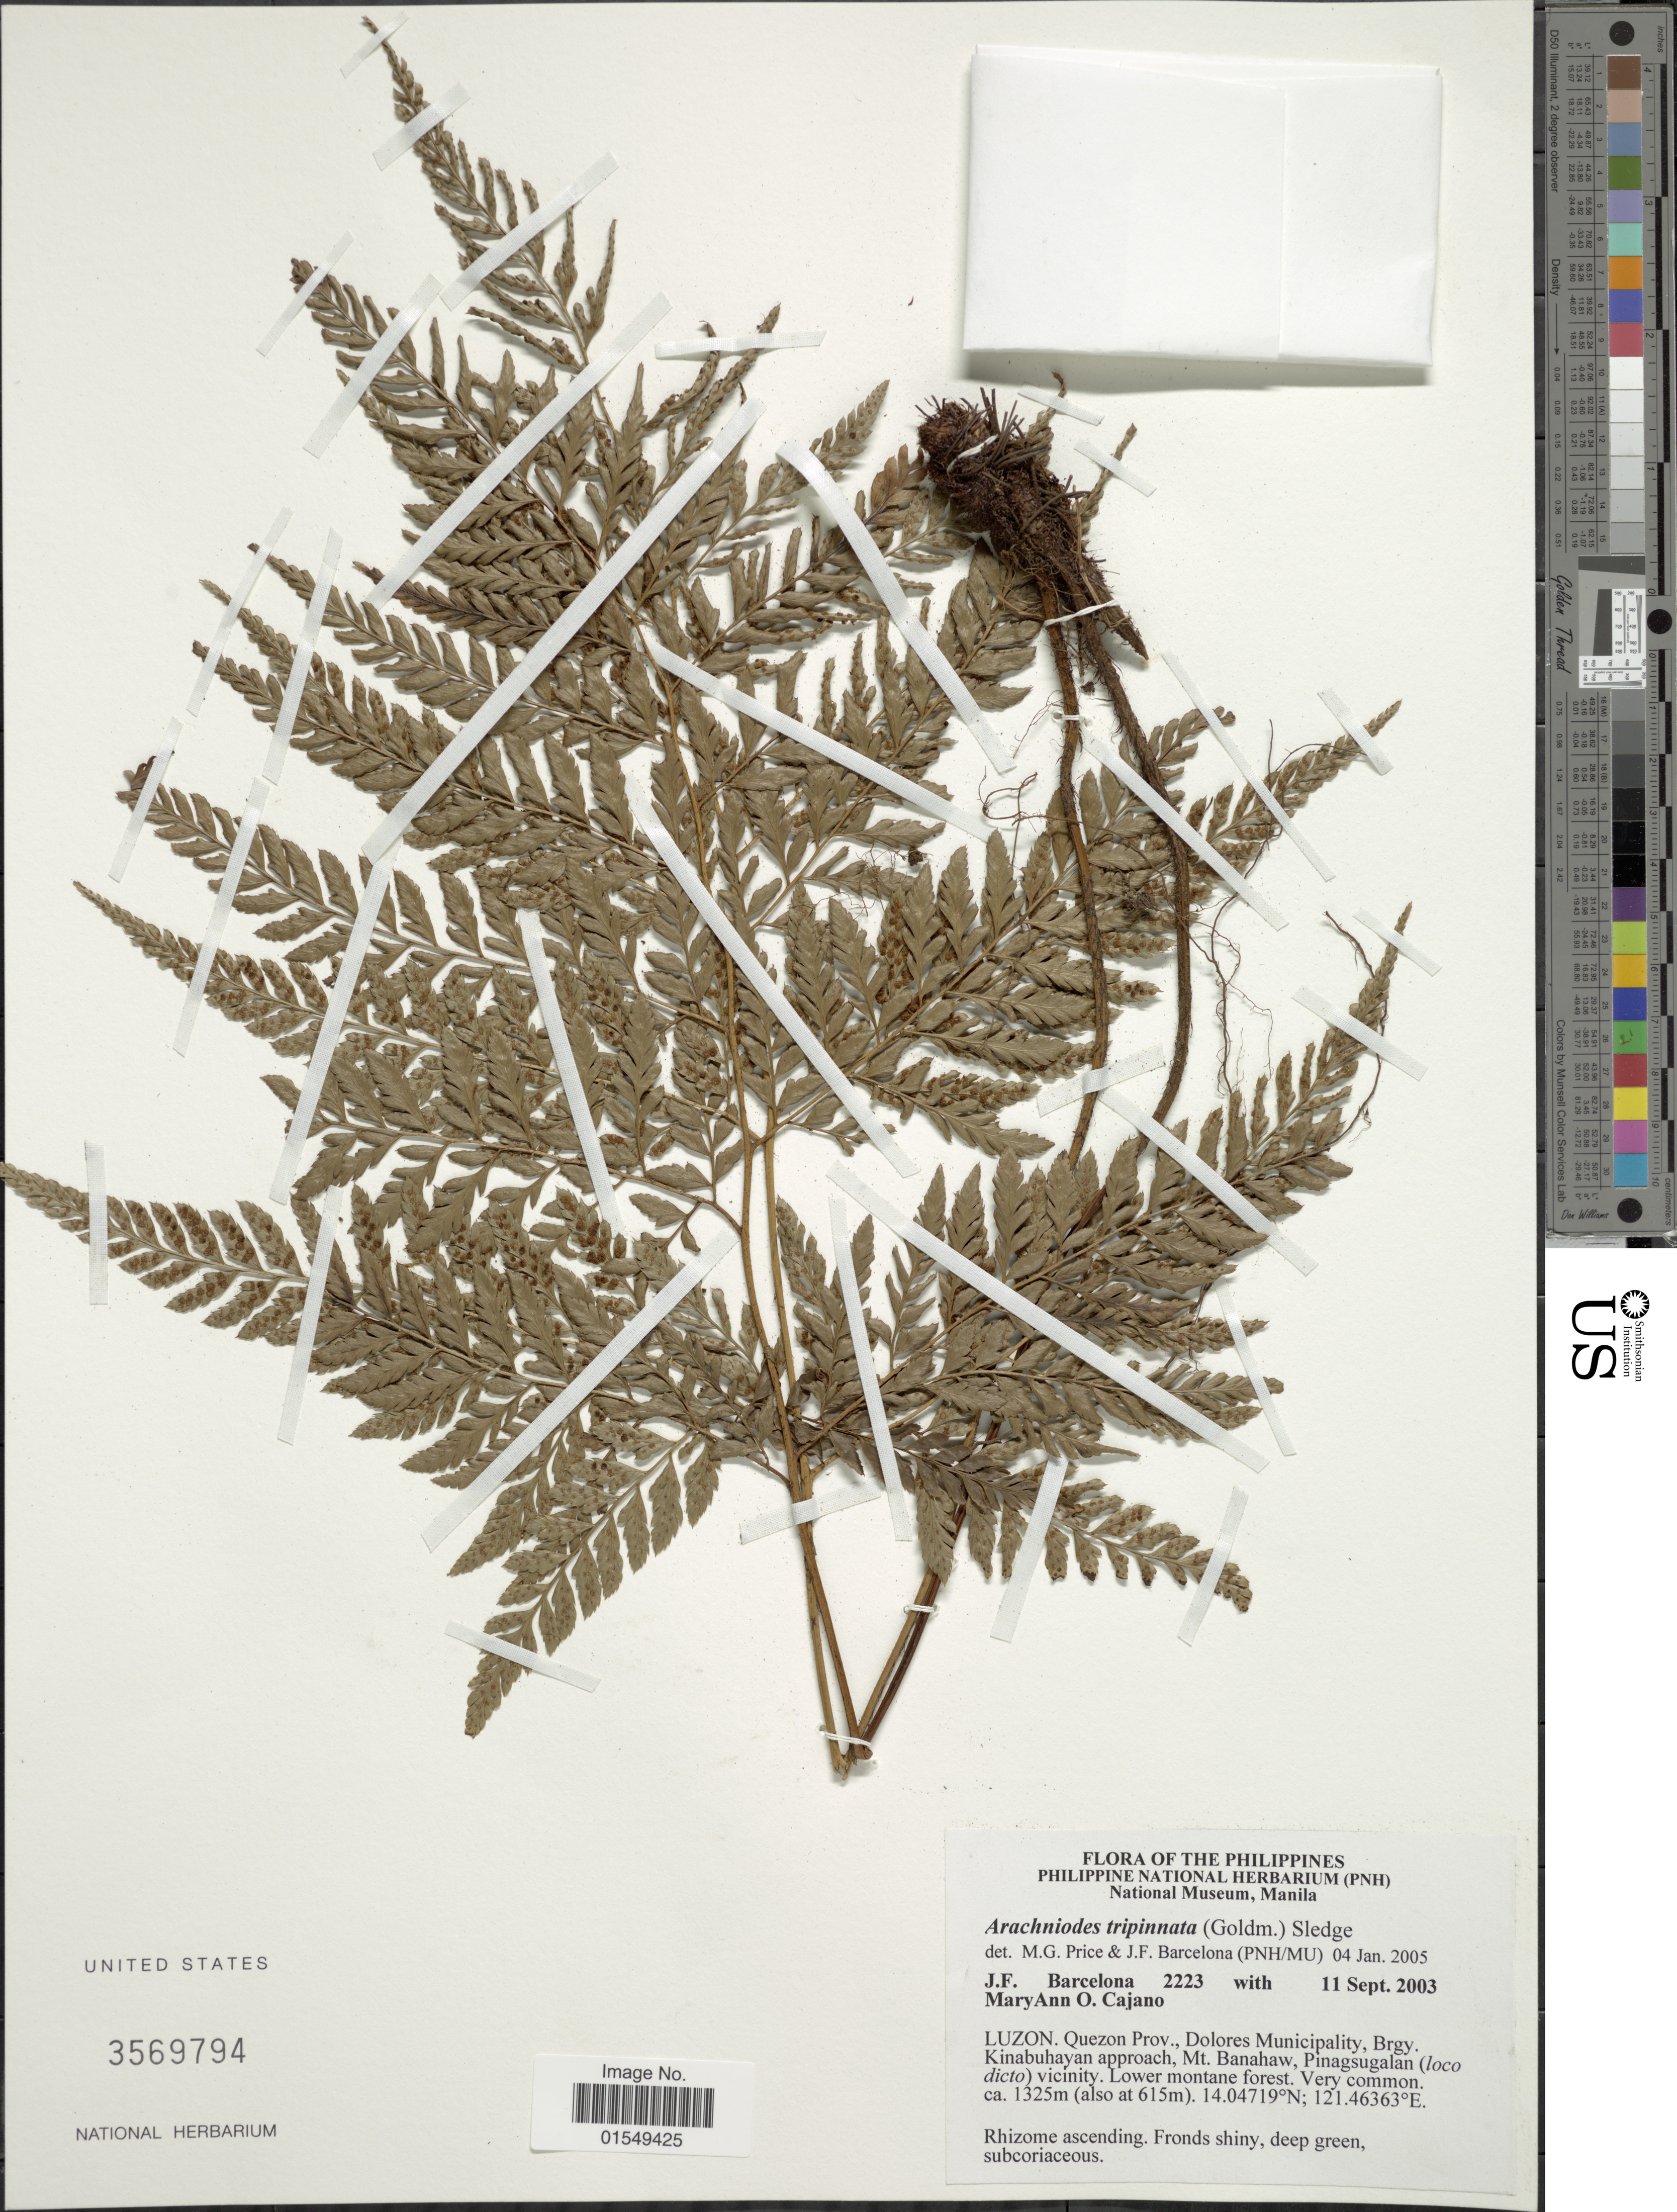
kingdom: Plantae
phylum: Tracheophyta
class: Polypodiopsida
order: Polypodiales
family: Dryopteridaceae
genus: Arachniodes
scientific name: Arachniodes tripinnata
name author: (Goldm.) Sledge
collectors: J. F. Barcelona & M. Cajano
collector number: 2223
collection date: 2003-09-11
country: Philippines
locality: Luzon. Quezon Prov., Dolores Municipality, Brgy. Kinabuhayan approach, Mt. Banahaw, Pinagsugalan (loco dicto) vicinity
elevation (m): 615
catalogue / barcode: US 3569794